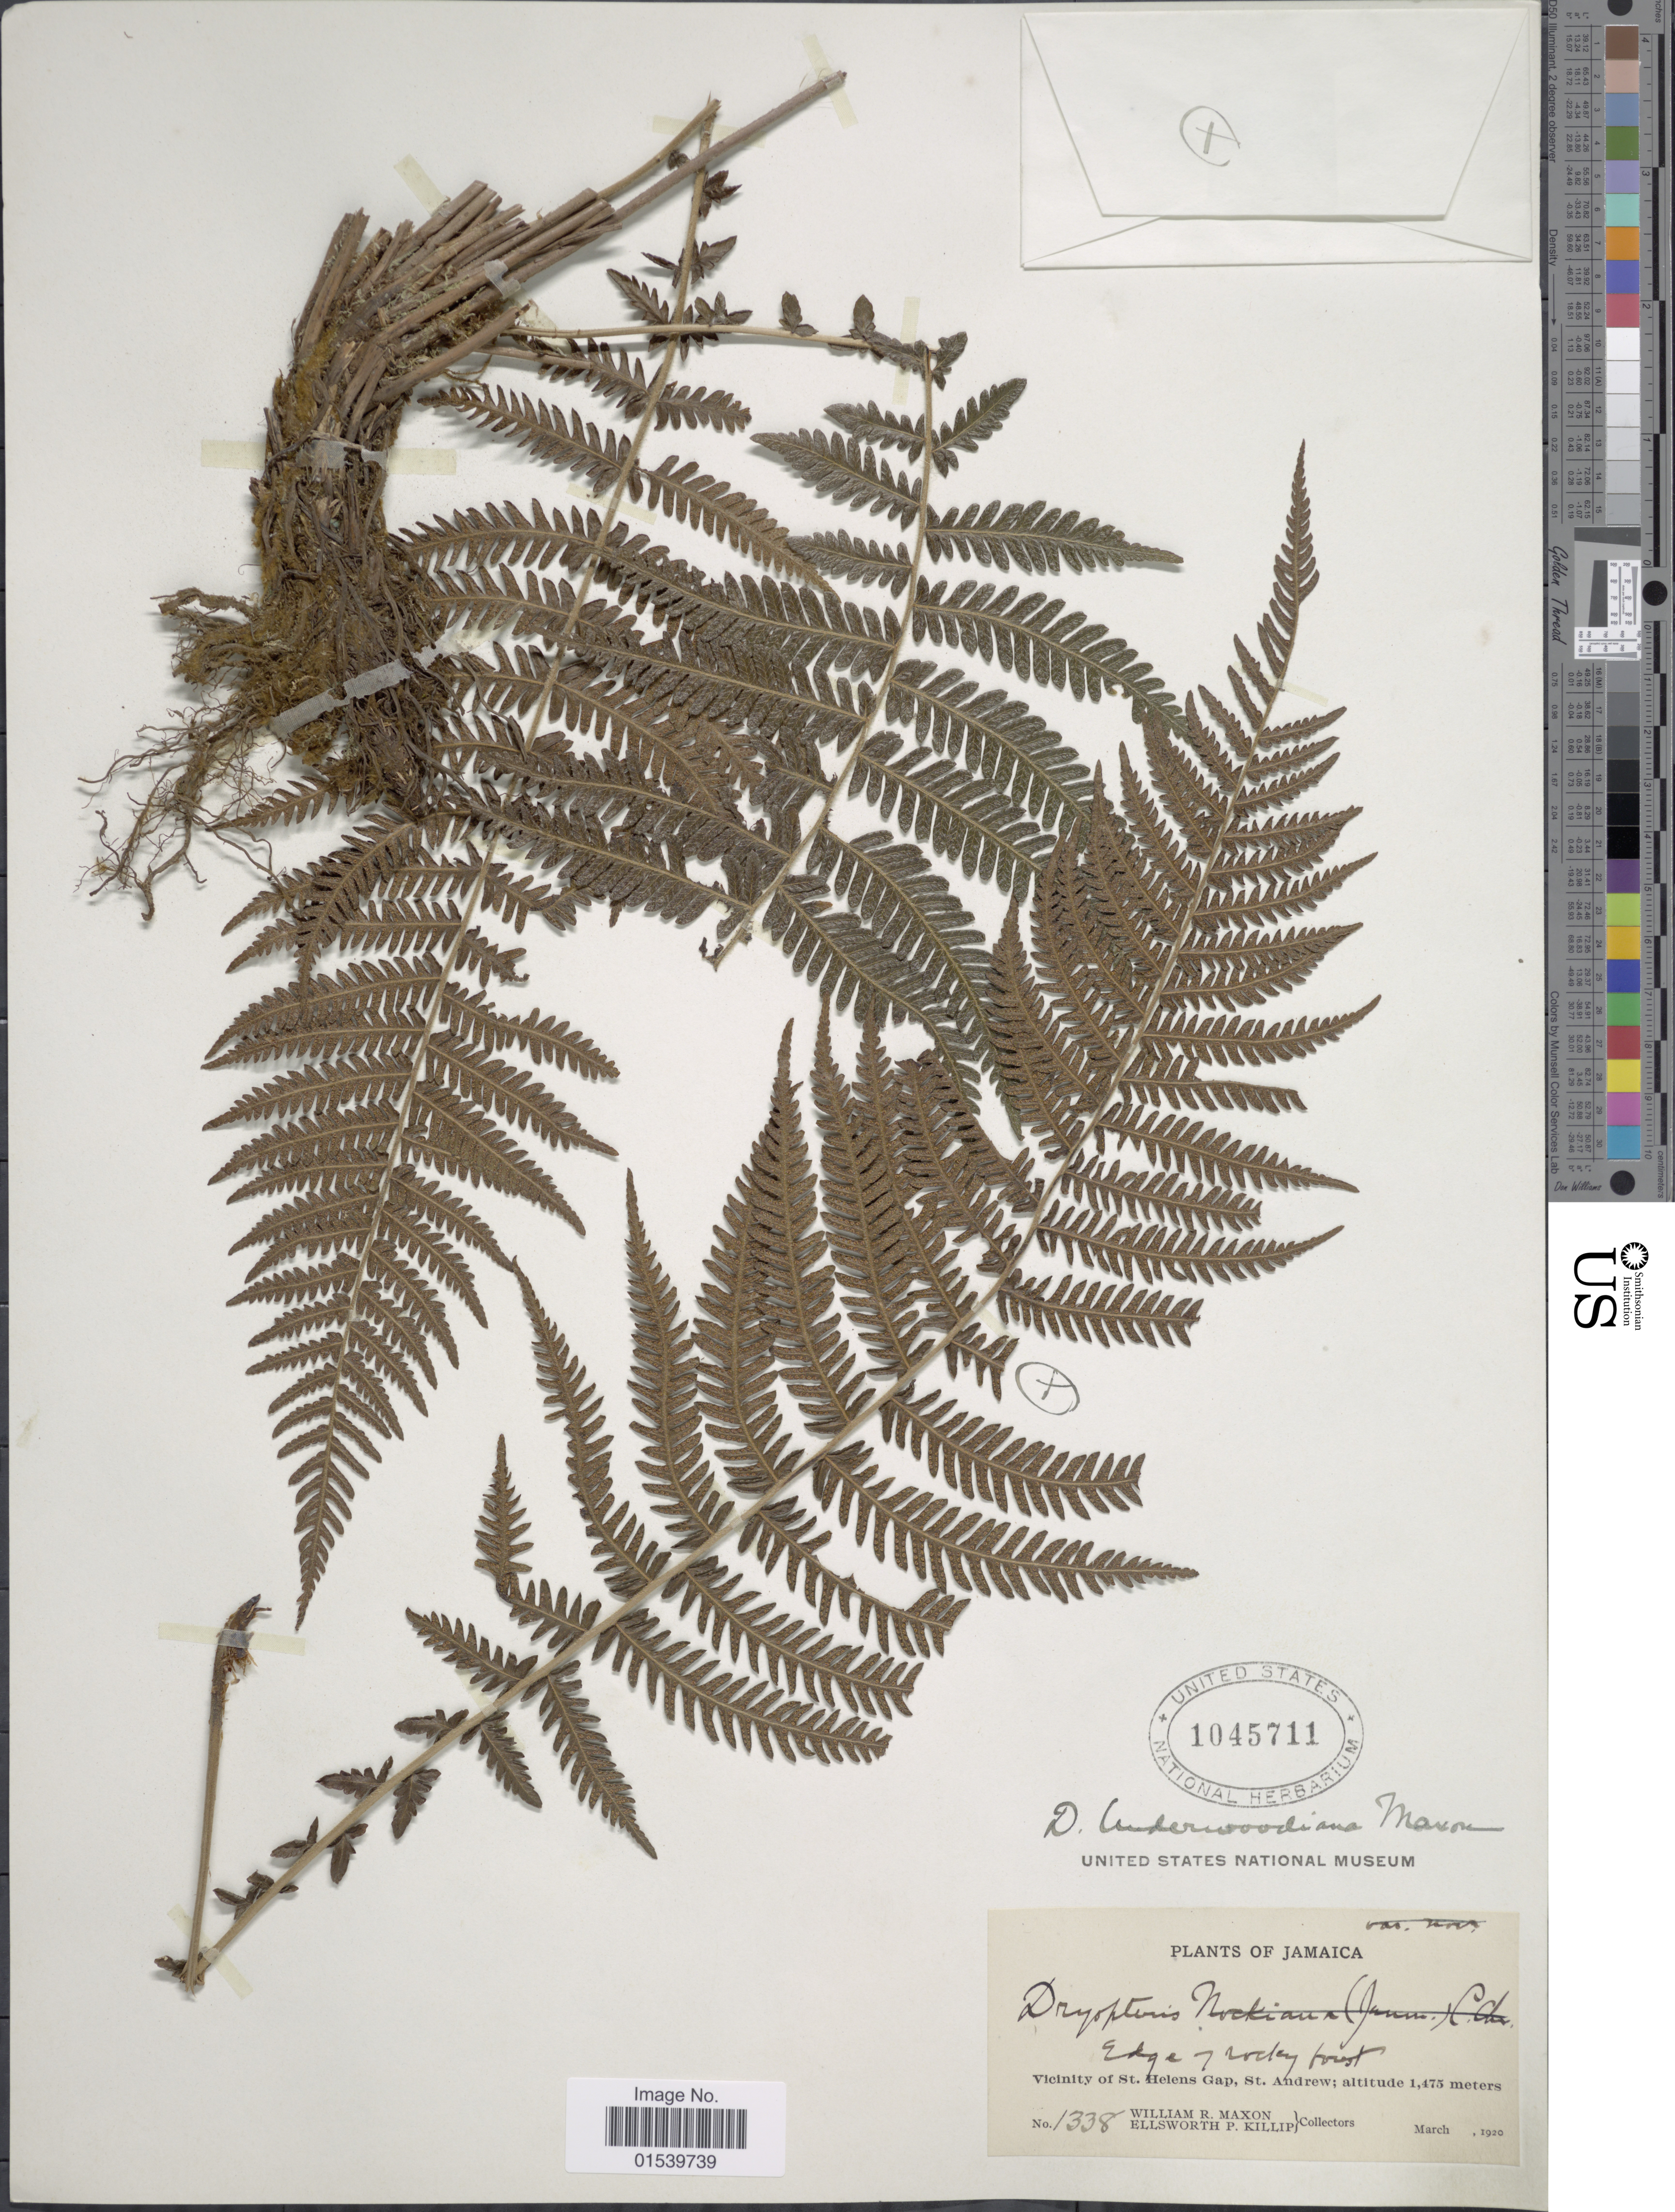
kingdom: Plantae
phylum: Tracheophyta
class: Polypodiopsida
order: Polypodiales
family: Thelypteridaceae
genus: Amauropelta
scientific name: Amauropelta underwoodiana (Maxon) comb. nov., ined 2015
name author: (Maxon)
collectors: W. R. Maxon & E. P. Killip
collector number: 1338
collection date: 1920-03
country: Jamaica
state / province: Saint Ann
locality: Vicinity of St. Helena Gap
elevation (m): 1475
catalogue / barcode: US 1045711